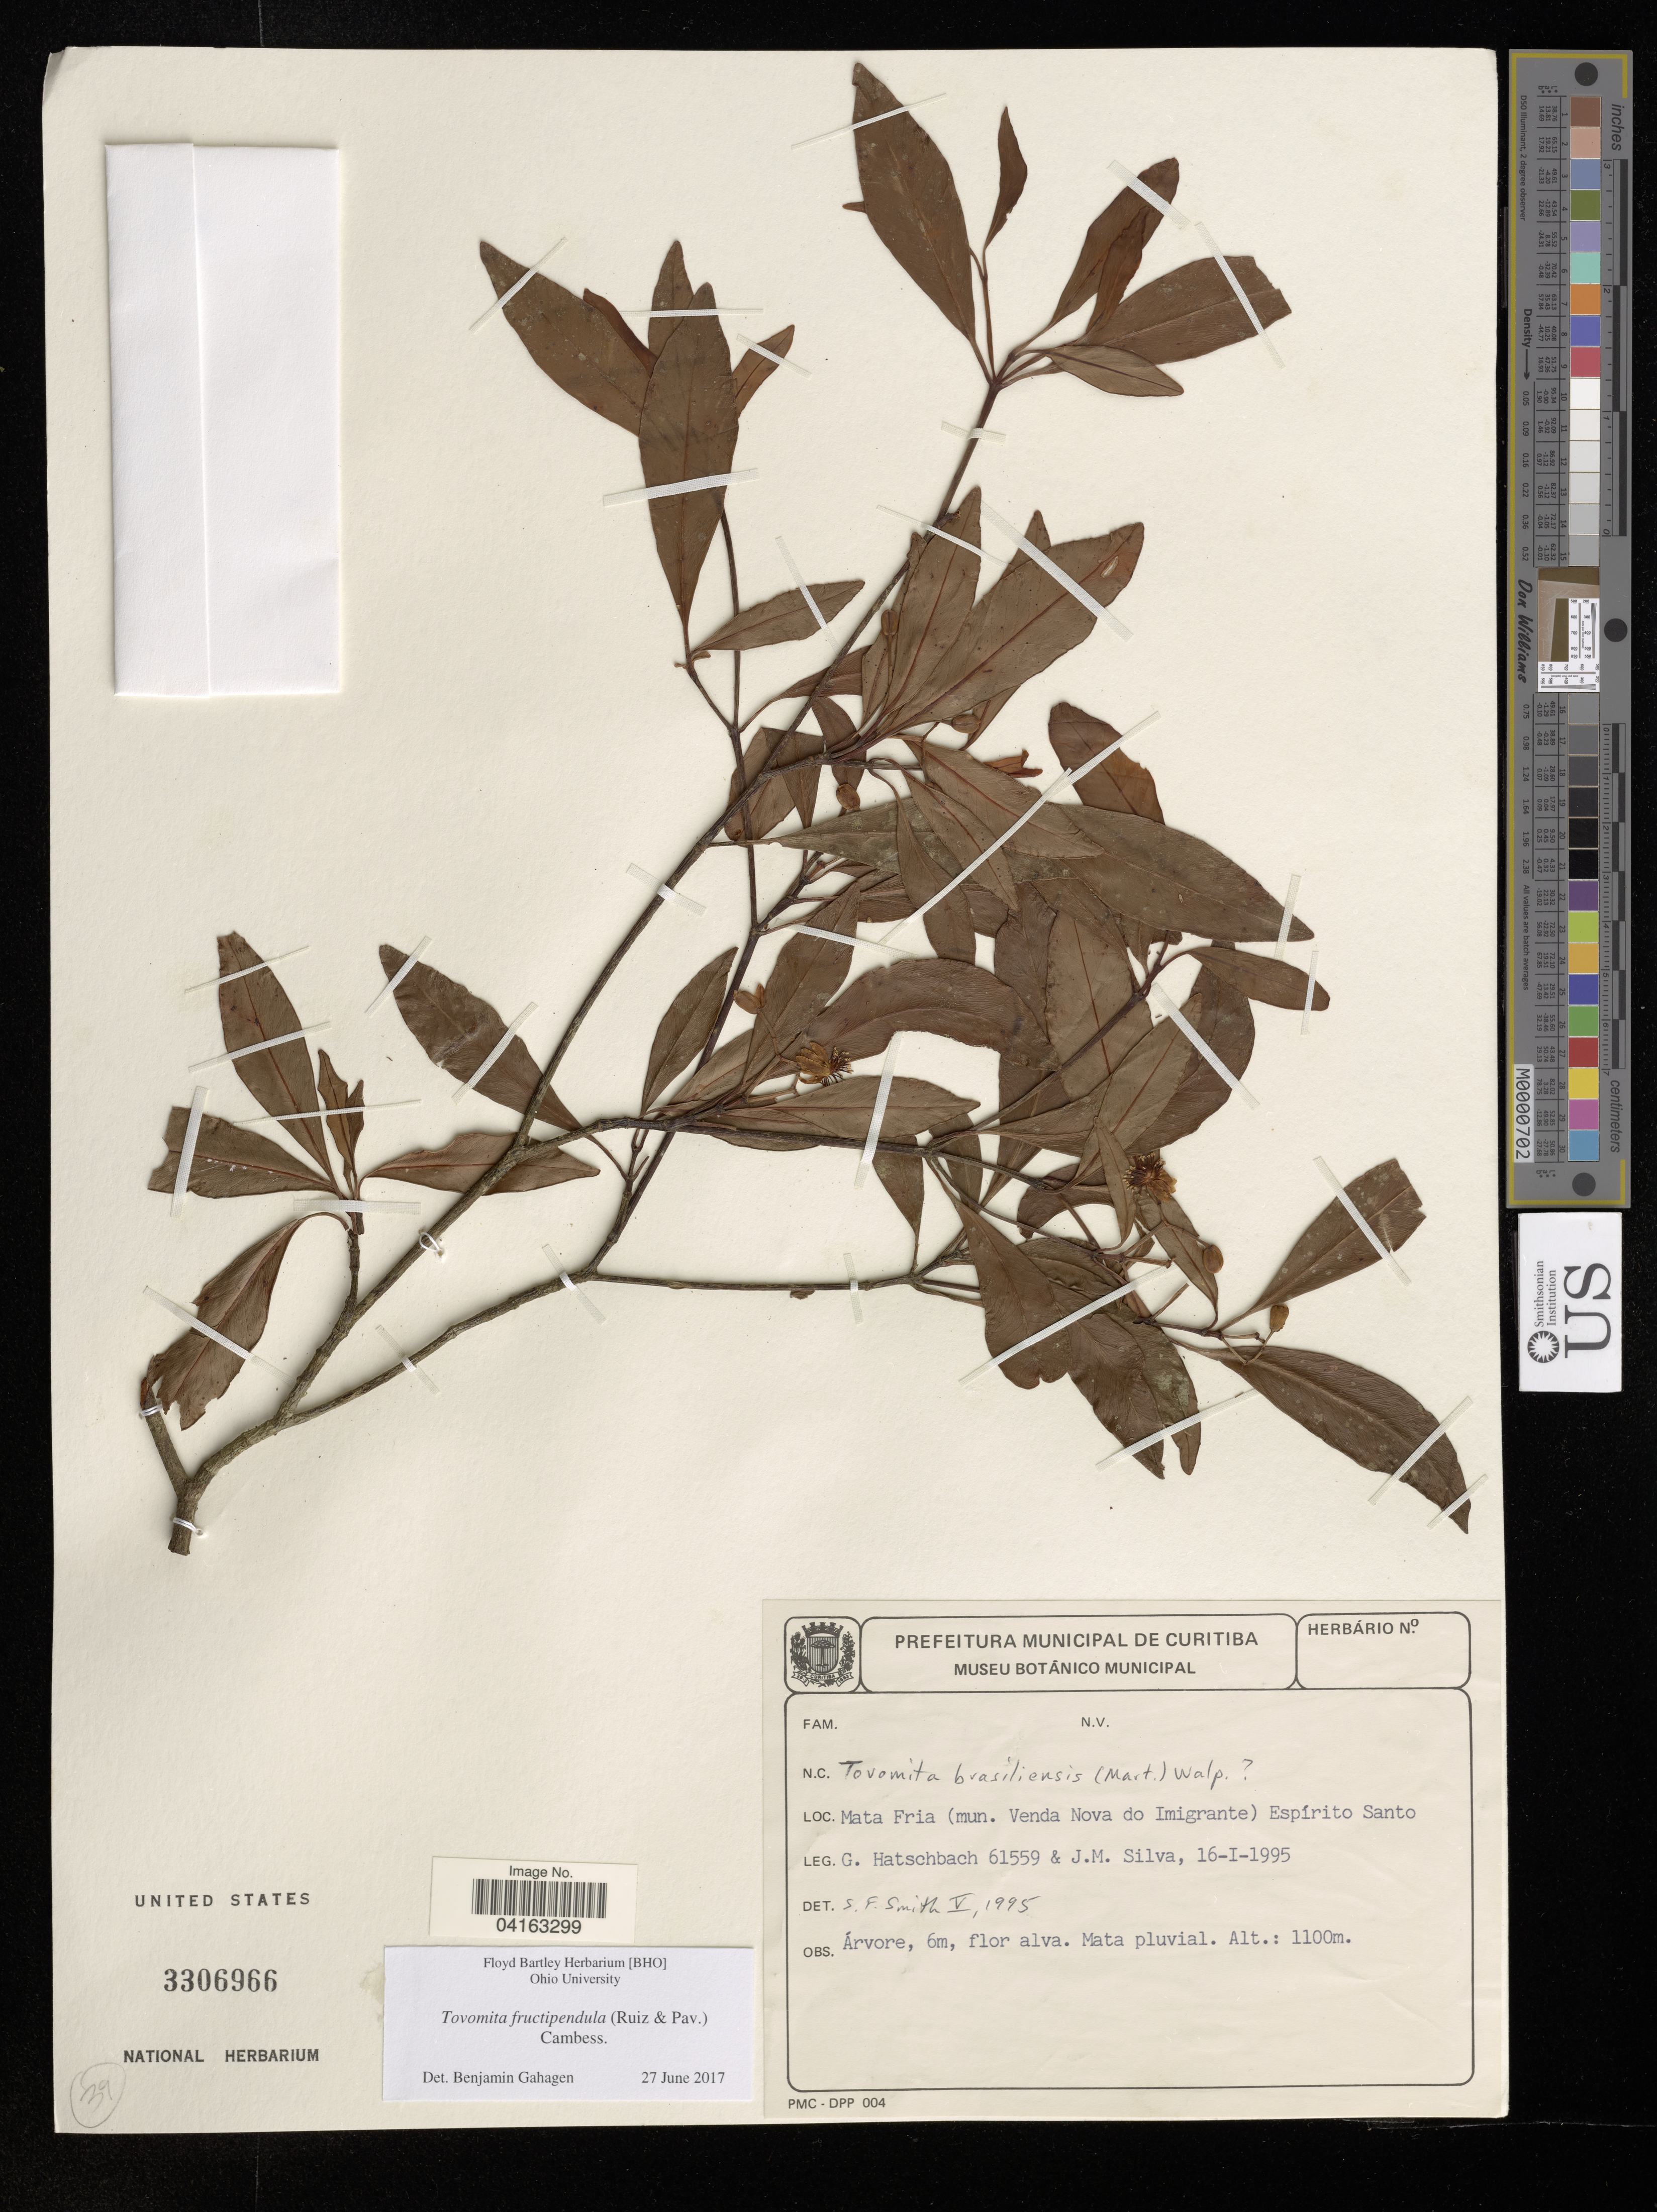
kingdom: Plantae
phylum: Tracheophyta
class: Magnoliopsida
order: Malpighiales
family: Clusiaceae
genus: Tovomita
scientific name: Tovomita brasiliensis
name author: (Mart.) Walp.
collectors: G. Hatschbach & J. M. Silva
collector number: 61559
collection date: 1995-01-16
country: Brazil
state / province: Espírito Santo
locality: Mata Fria (mun. Venda Nova do Imigrante) Espírito Santo.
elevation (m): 1100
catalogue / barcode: US 3306966